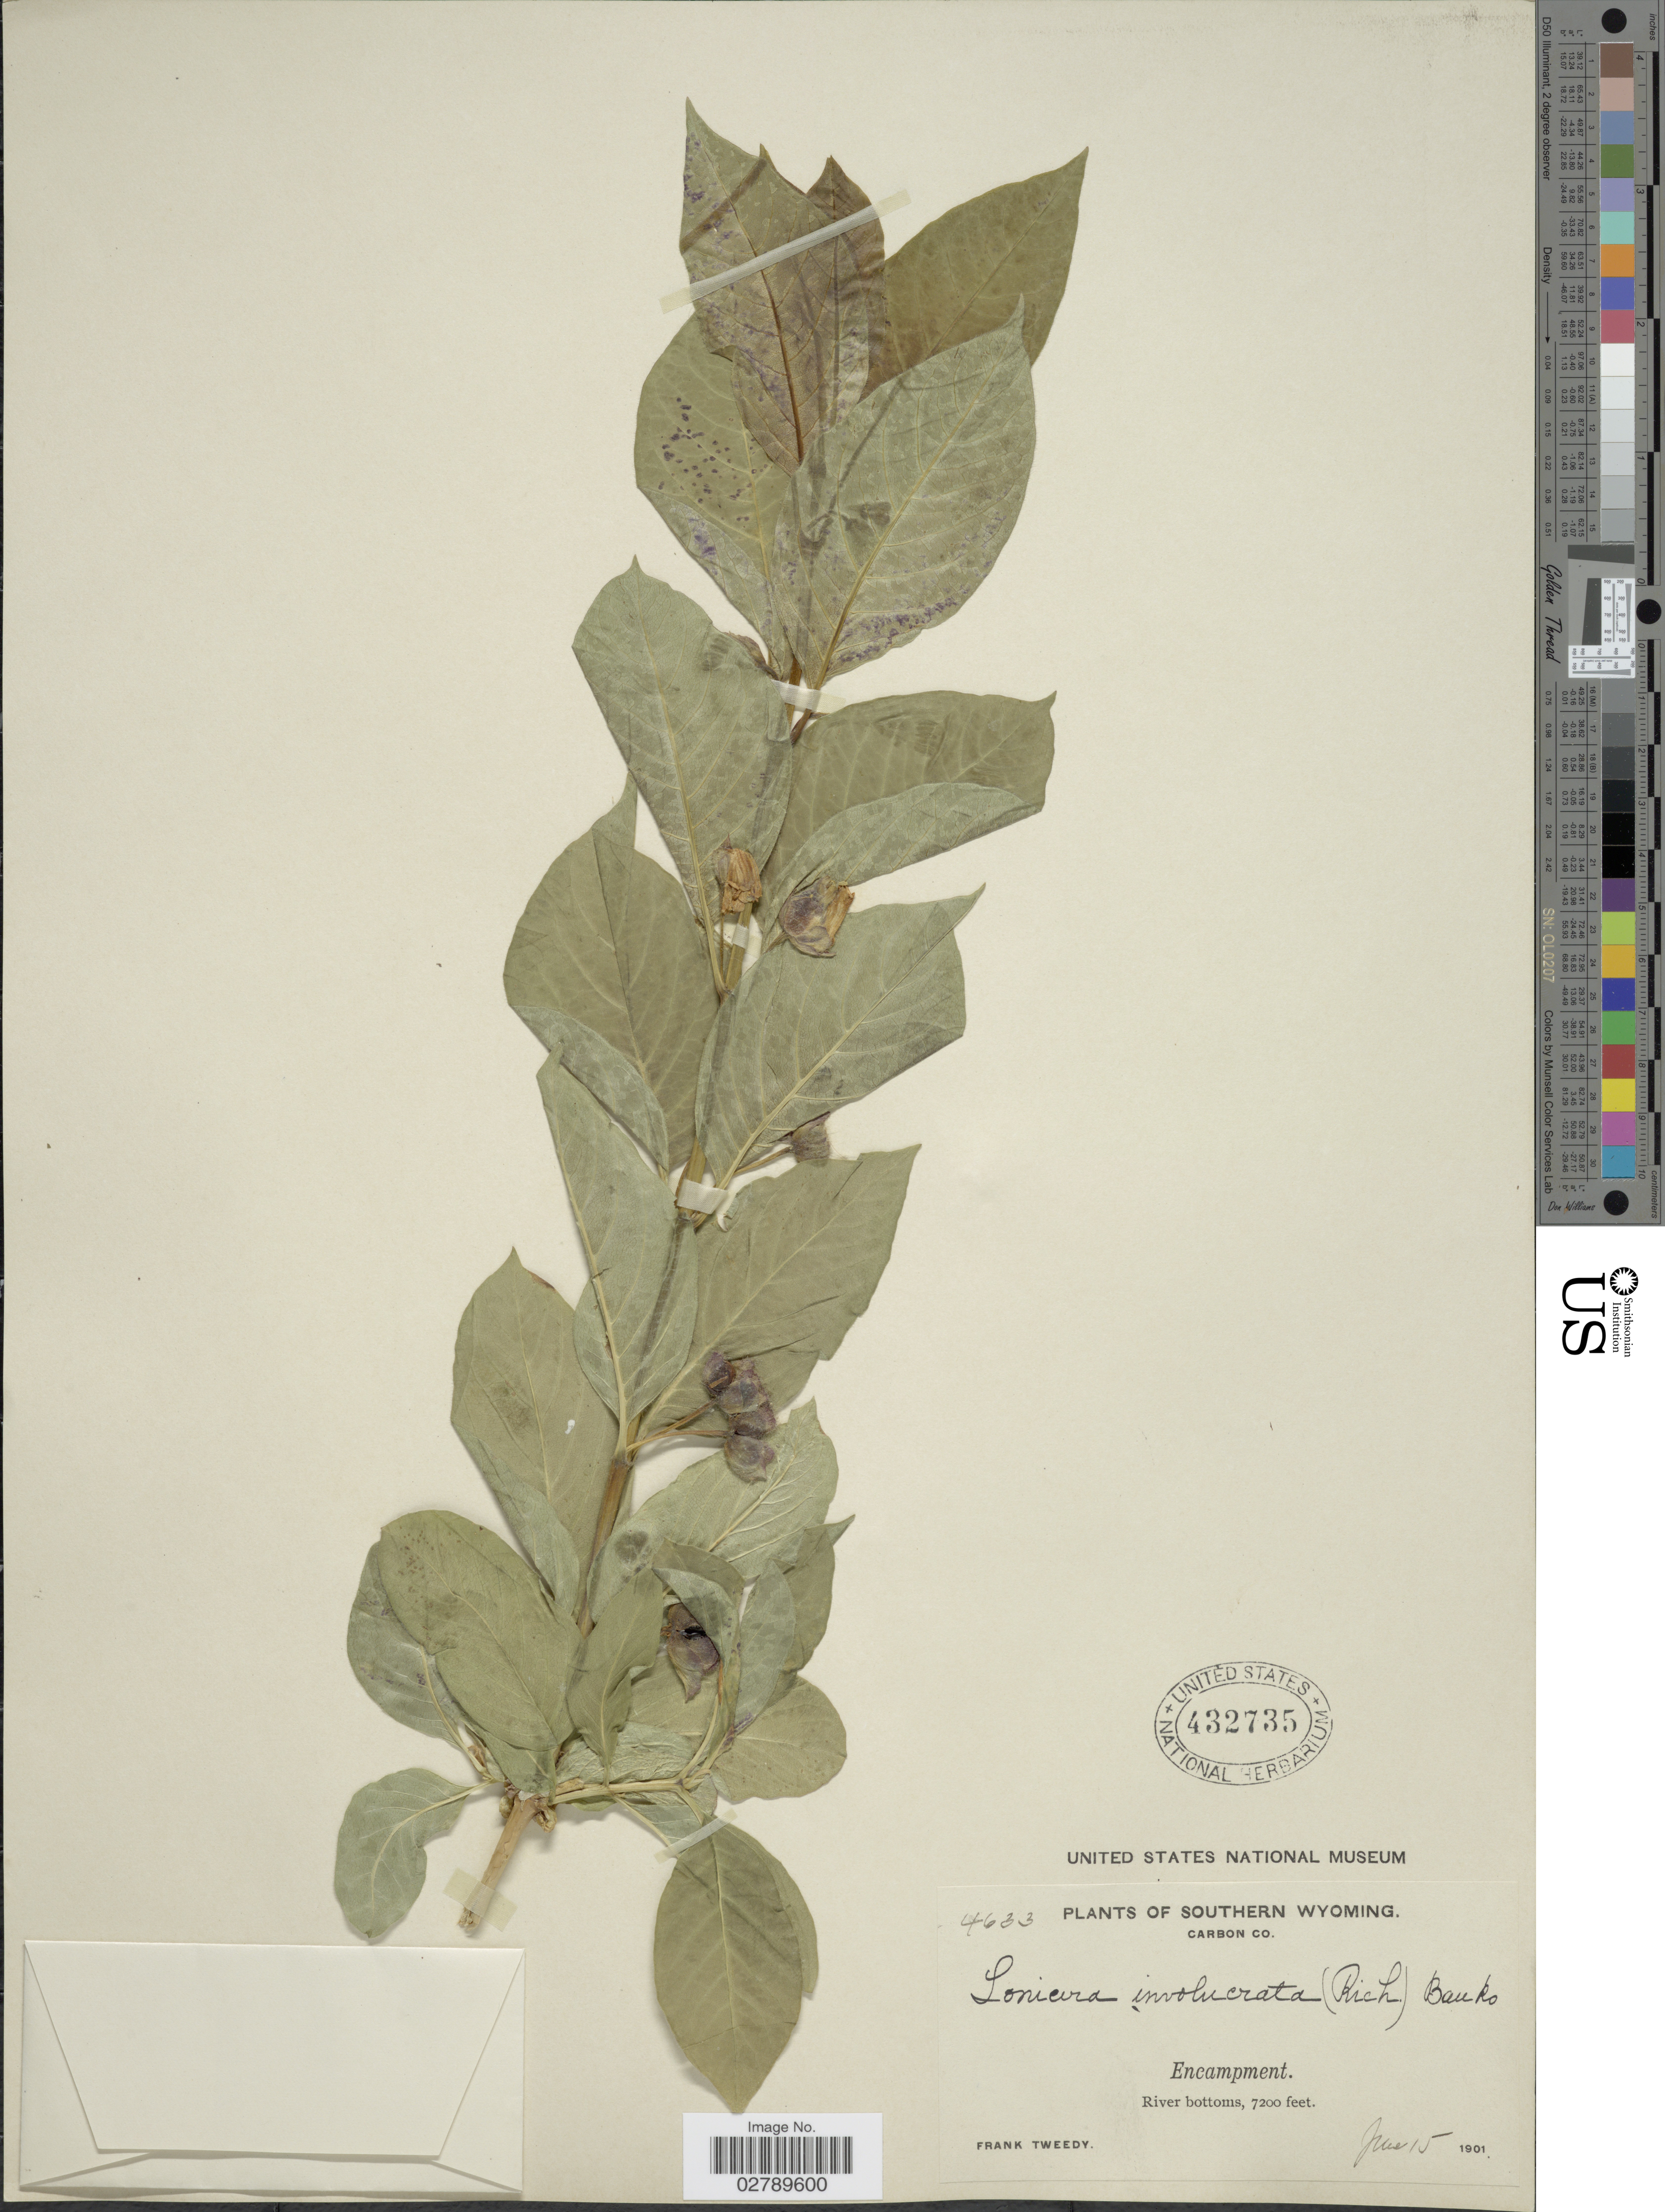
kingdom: Plantae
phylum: Tracheophyta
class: Magnoliopsida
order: Dipsacales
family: Caprifoliaceae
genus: Lonicera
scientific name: Lonicera involucrata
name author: (Richardson) Banks ex Spreng.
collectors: F. Tweedy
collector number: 4633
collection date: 1901-06-15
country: United States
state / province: Wyoming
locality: Southern Wyoming. Carbon Co. Encampment. River bottoms.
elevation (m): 2195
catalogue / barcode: US 432735